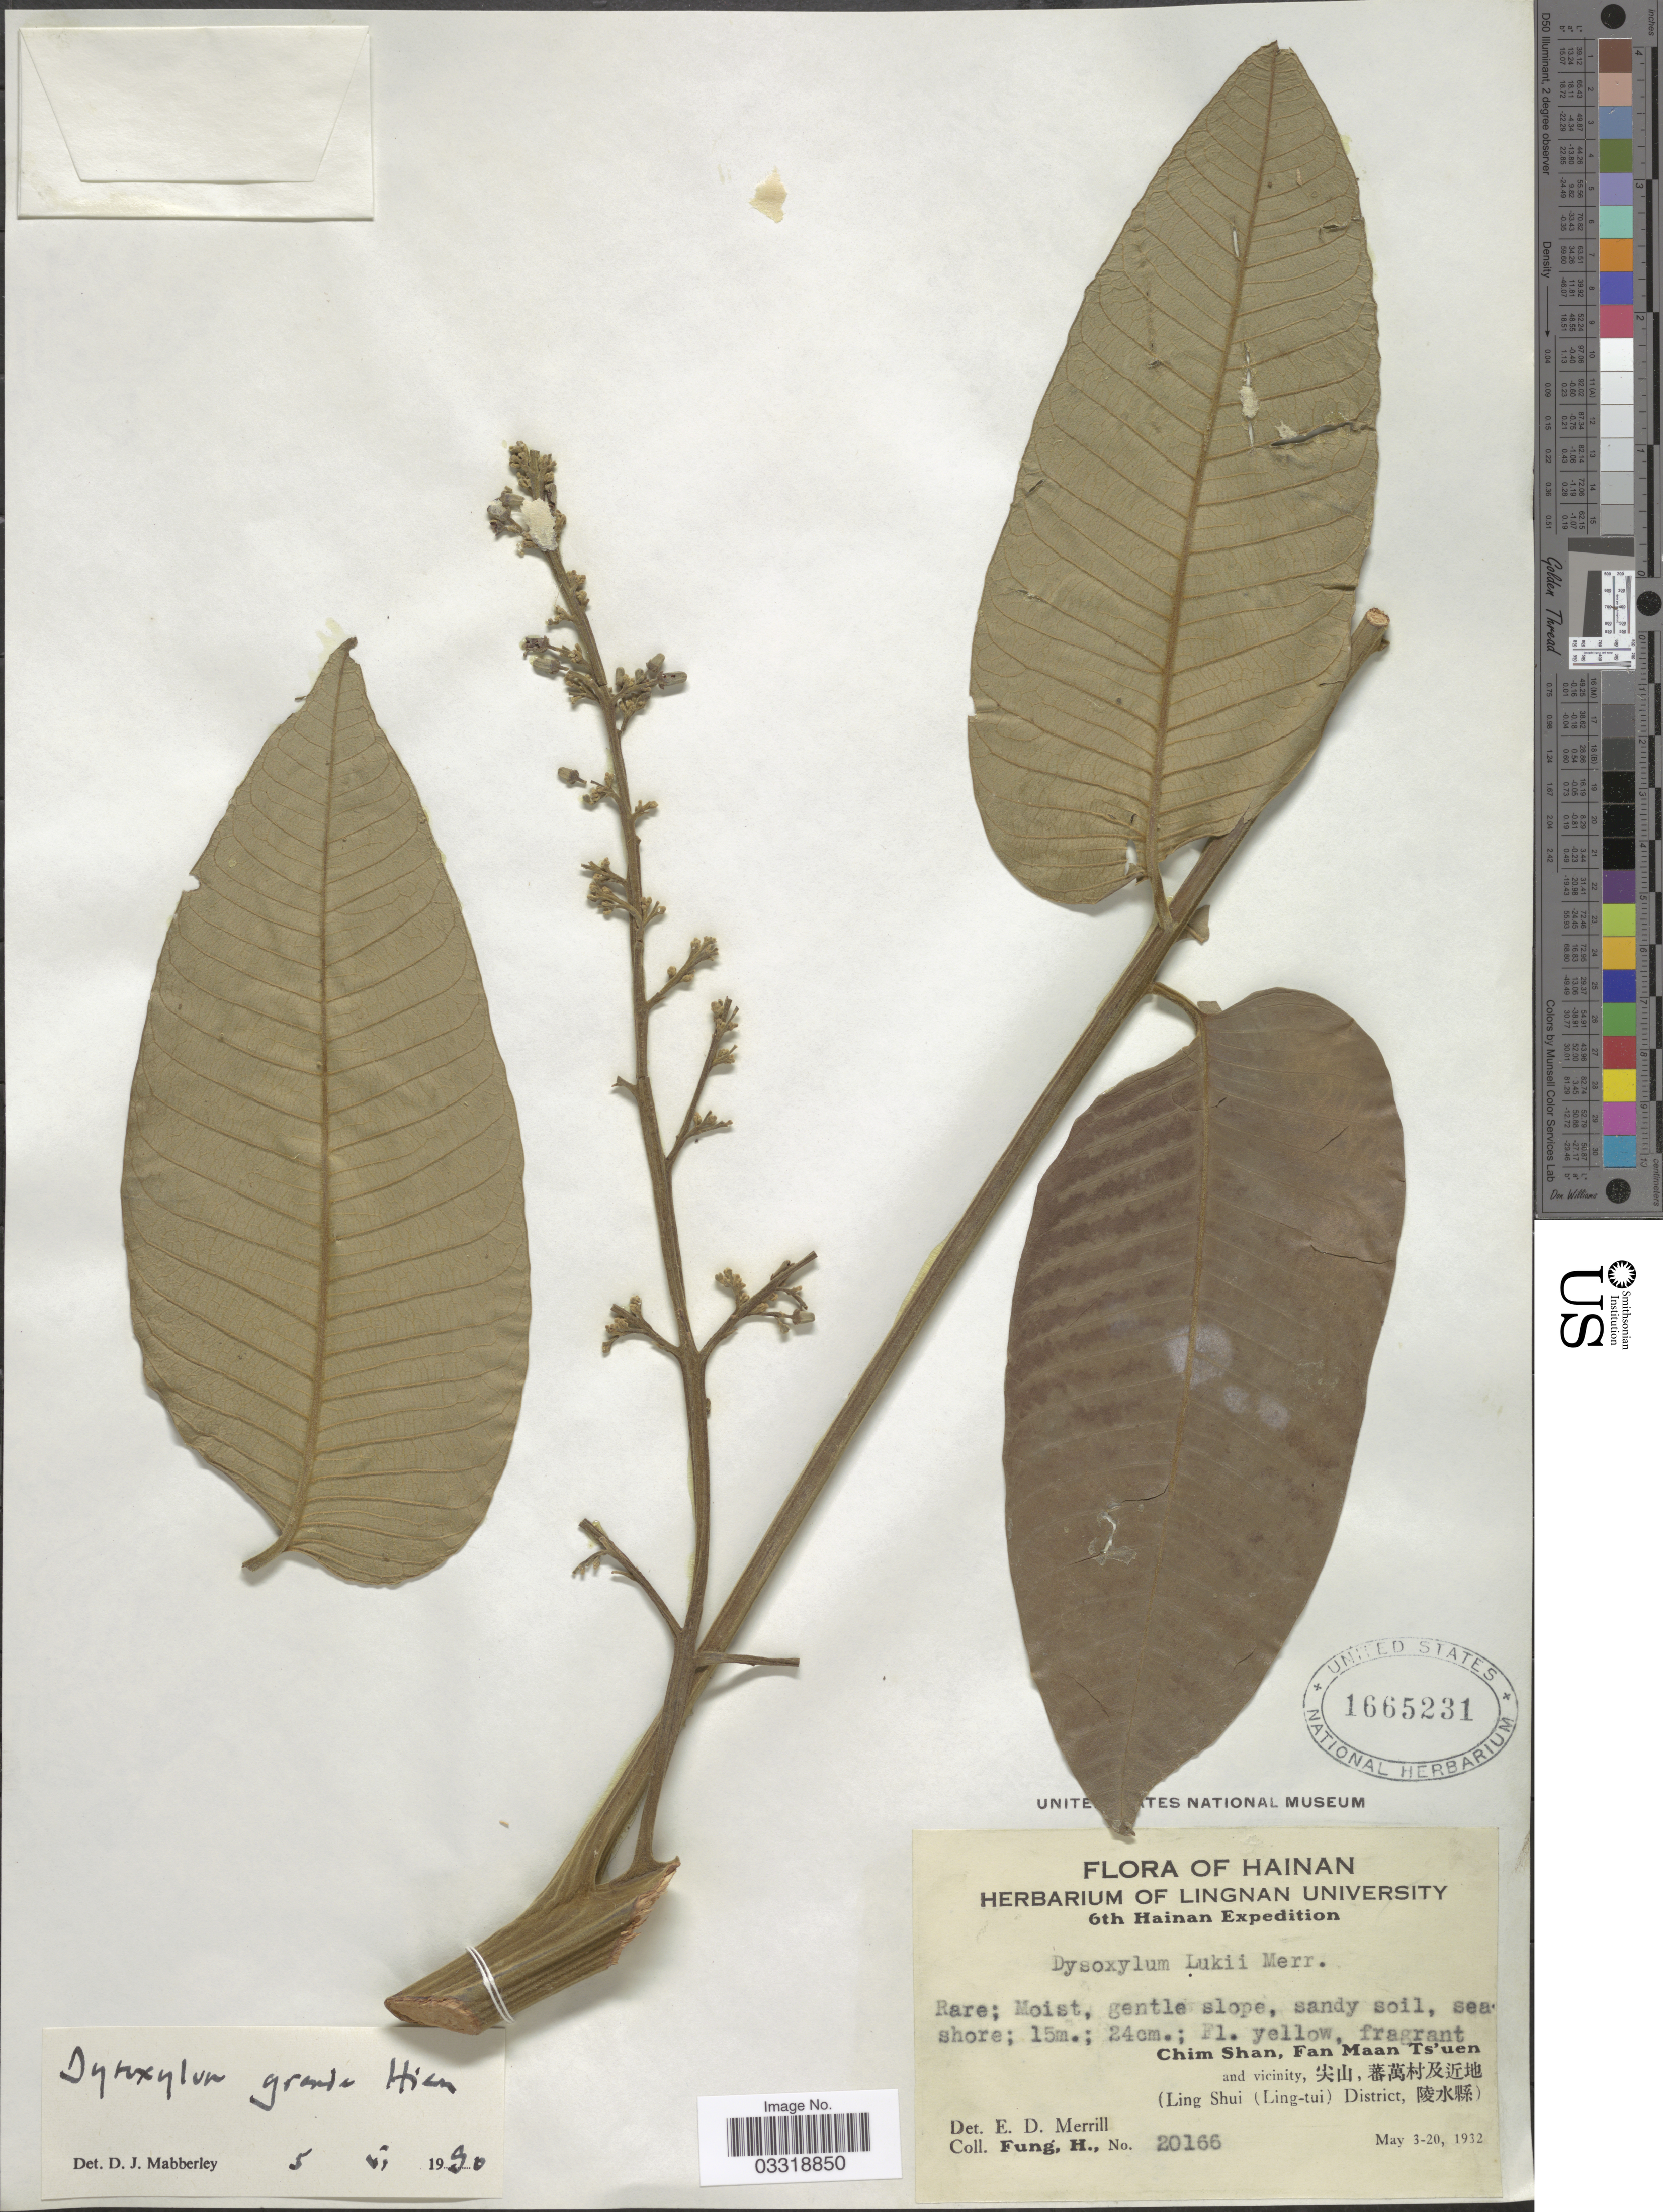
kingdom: Plantae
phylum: Tracheophyta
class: Magnoliopsida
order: Sapindales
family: Meliaceae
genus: Dysoxylum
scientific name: Dysoxylum grande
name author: Hiern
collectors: H. Fung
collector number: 20166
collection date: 1932-05-03/1932-05-20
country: China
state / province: Hainan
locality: Chim Shan, Fan Maan Ts'uen and vicinity, (Ling Shui (Ling-tui) District.)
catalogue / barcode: US 1665231